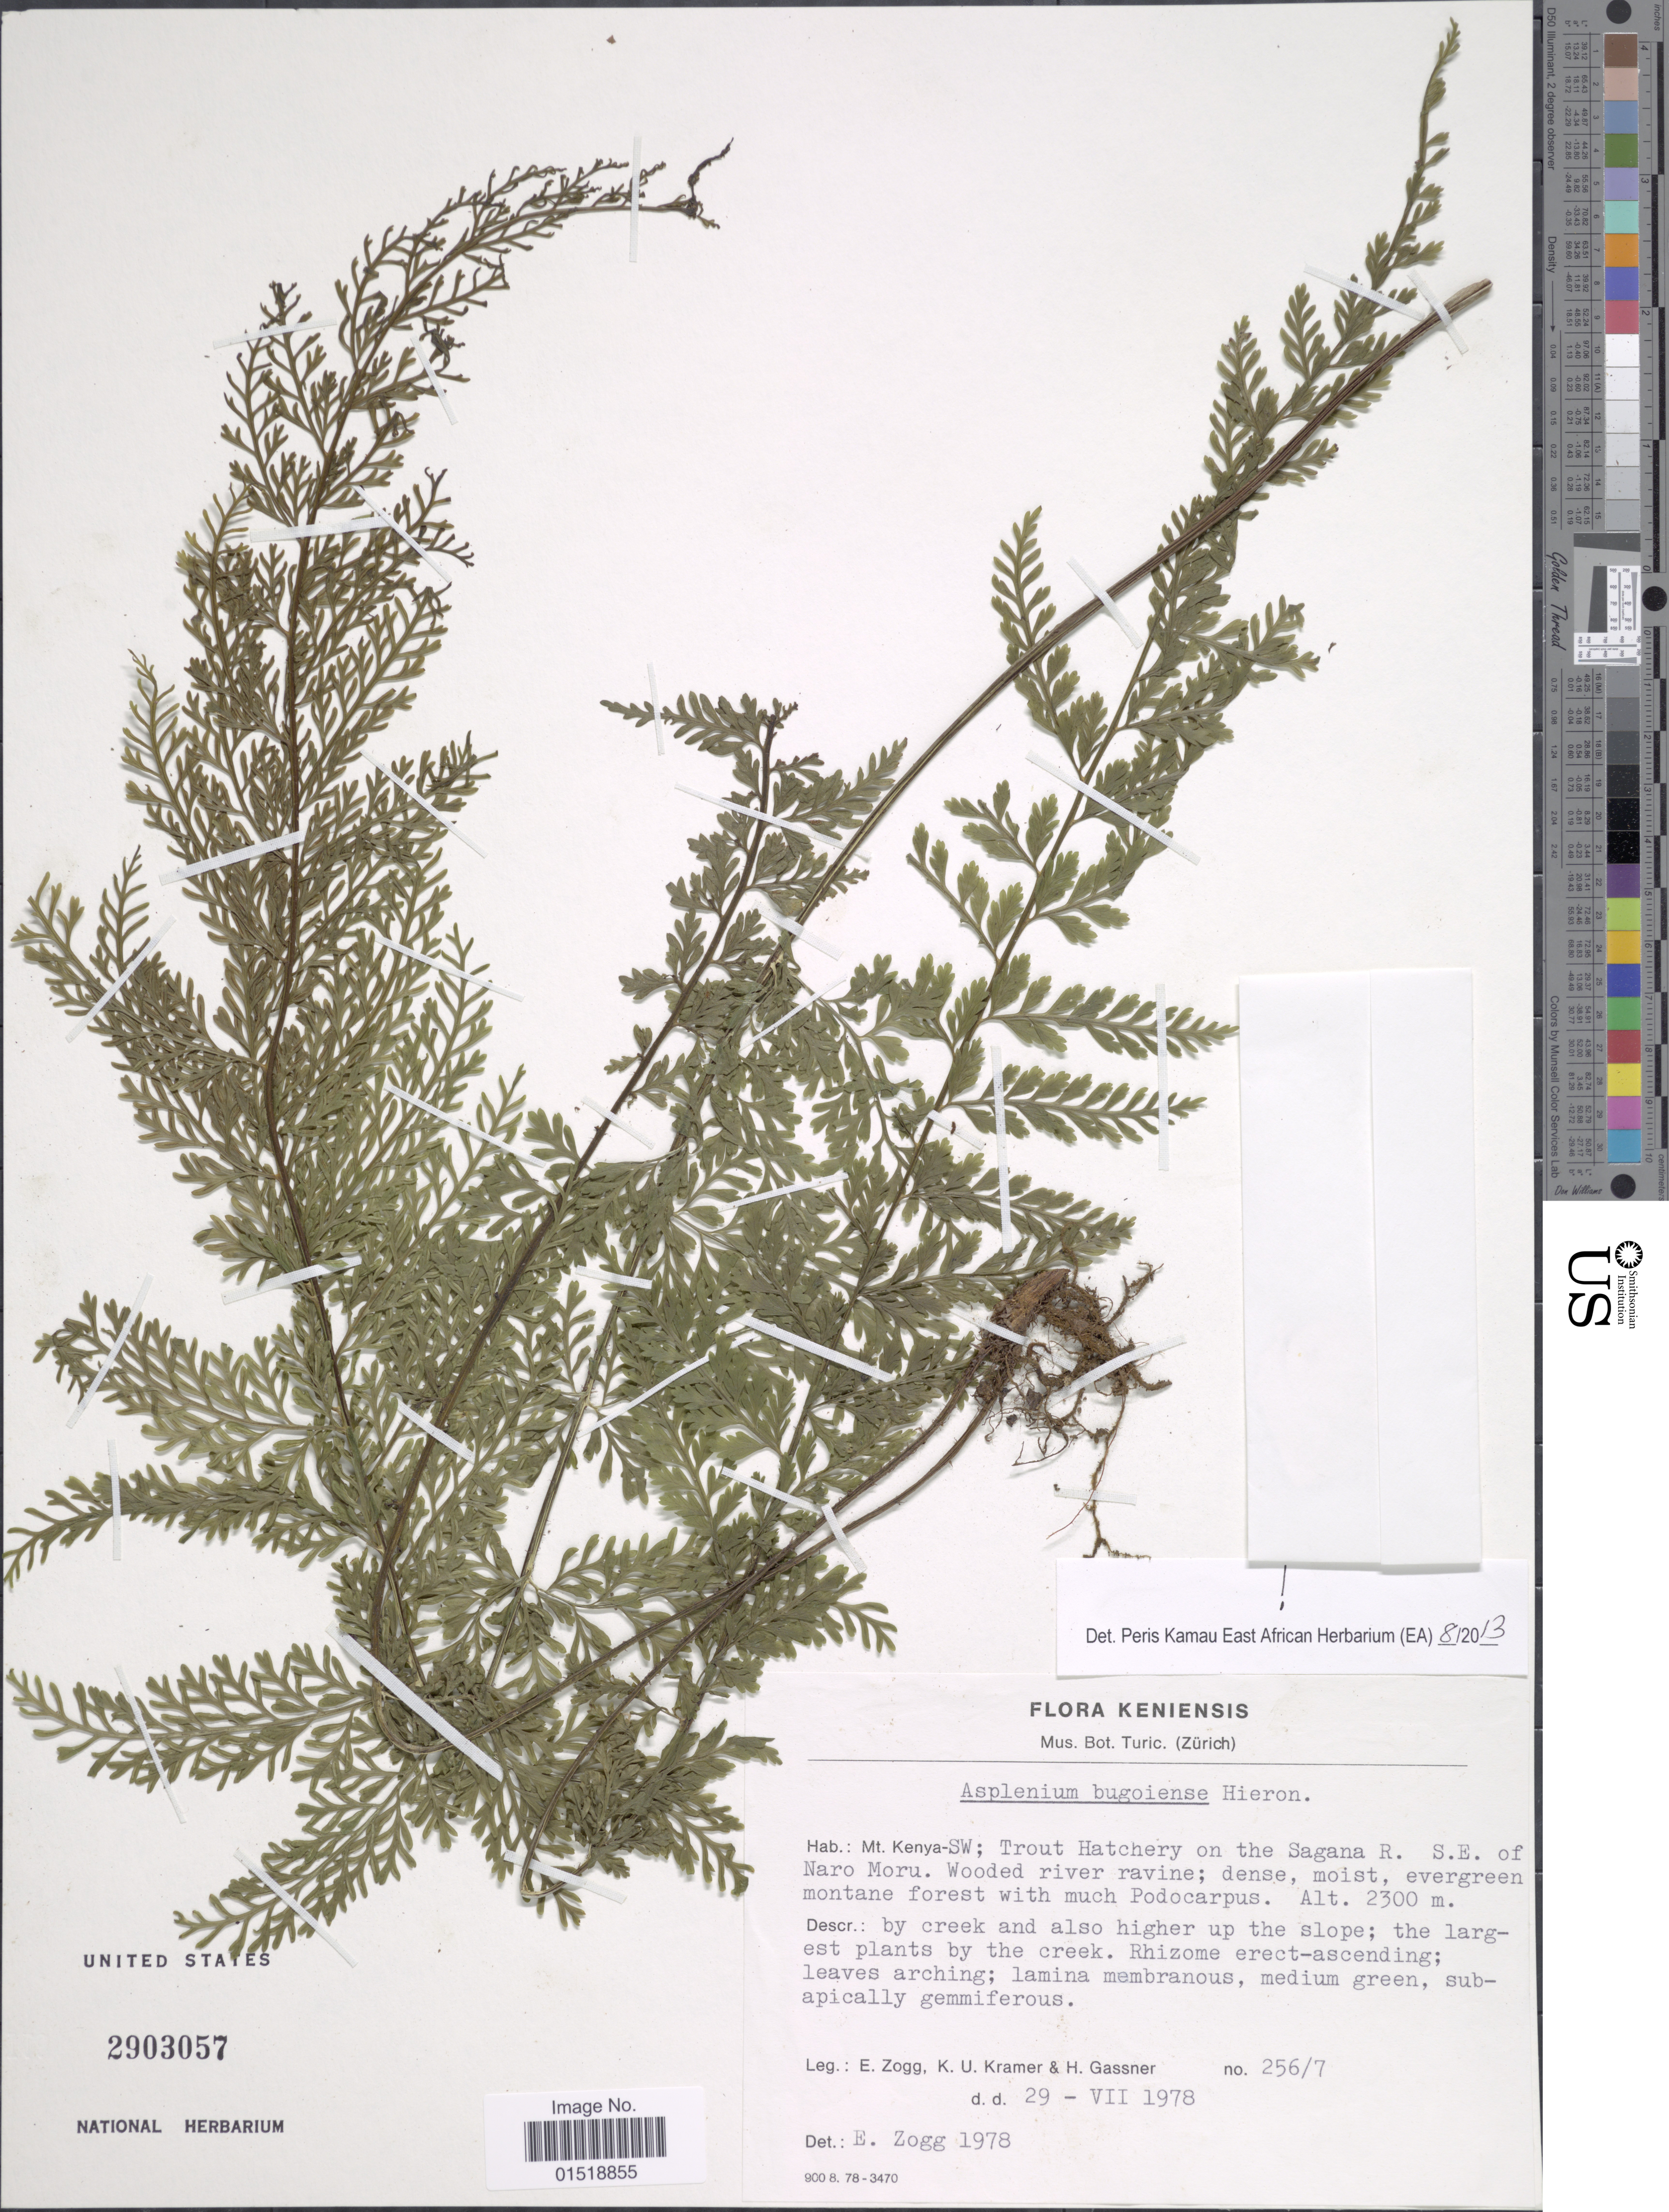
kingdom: Plantae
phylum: Tracheophyta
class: Polypodiopsida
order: Polypodiales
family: Aspleniaceae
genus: Asplenium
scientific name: Asplenium bugolense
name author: Hieron.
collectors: E. Zogg, K. U. Kramer & H. Gassner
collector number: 256/7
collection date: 1978-07-29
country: Kenya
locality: Mt. Kenya-SW; Trout Hatchery on the Sagana R. S.E. of Naro Moru.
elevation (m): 2300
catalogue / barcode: US 2903057